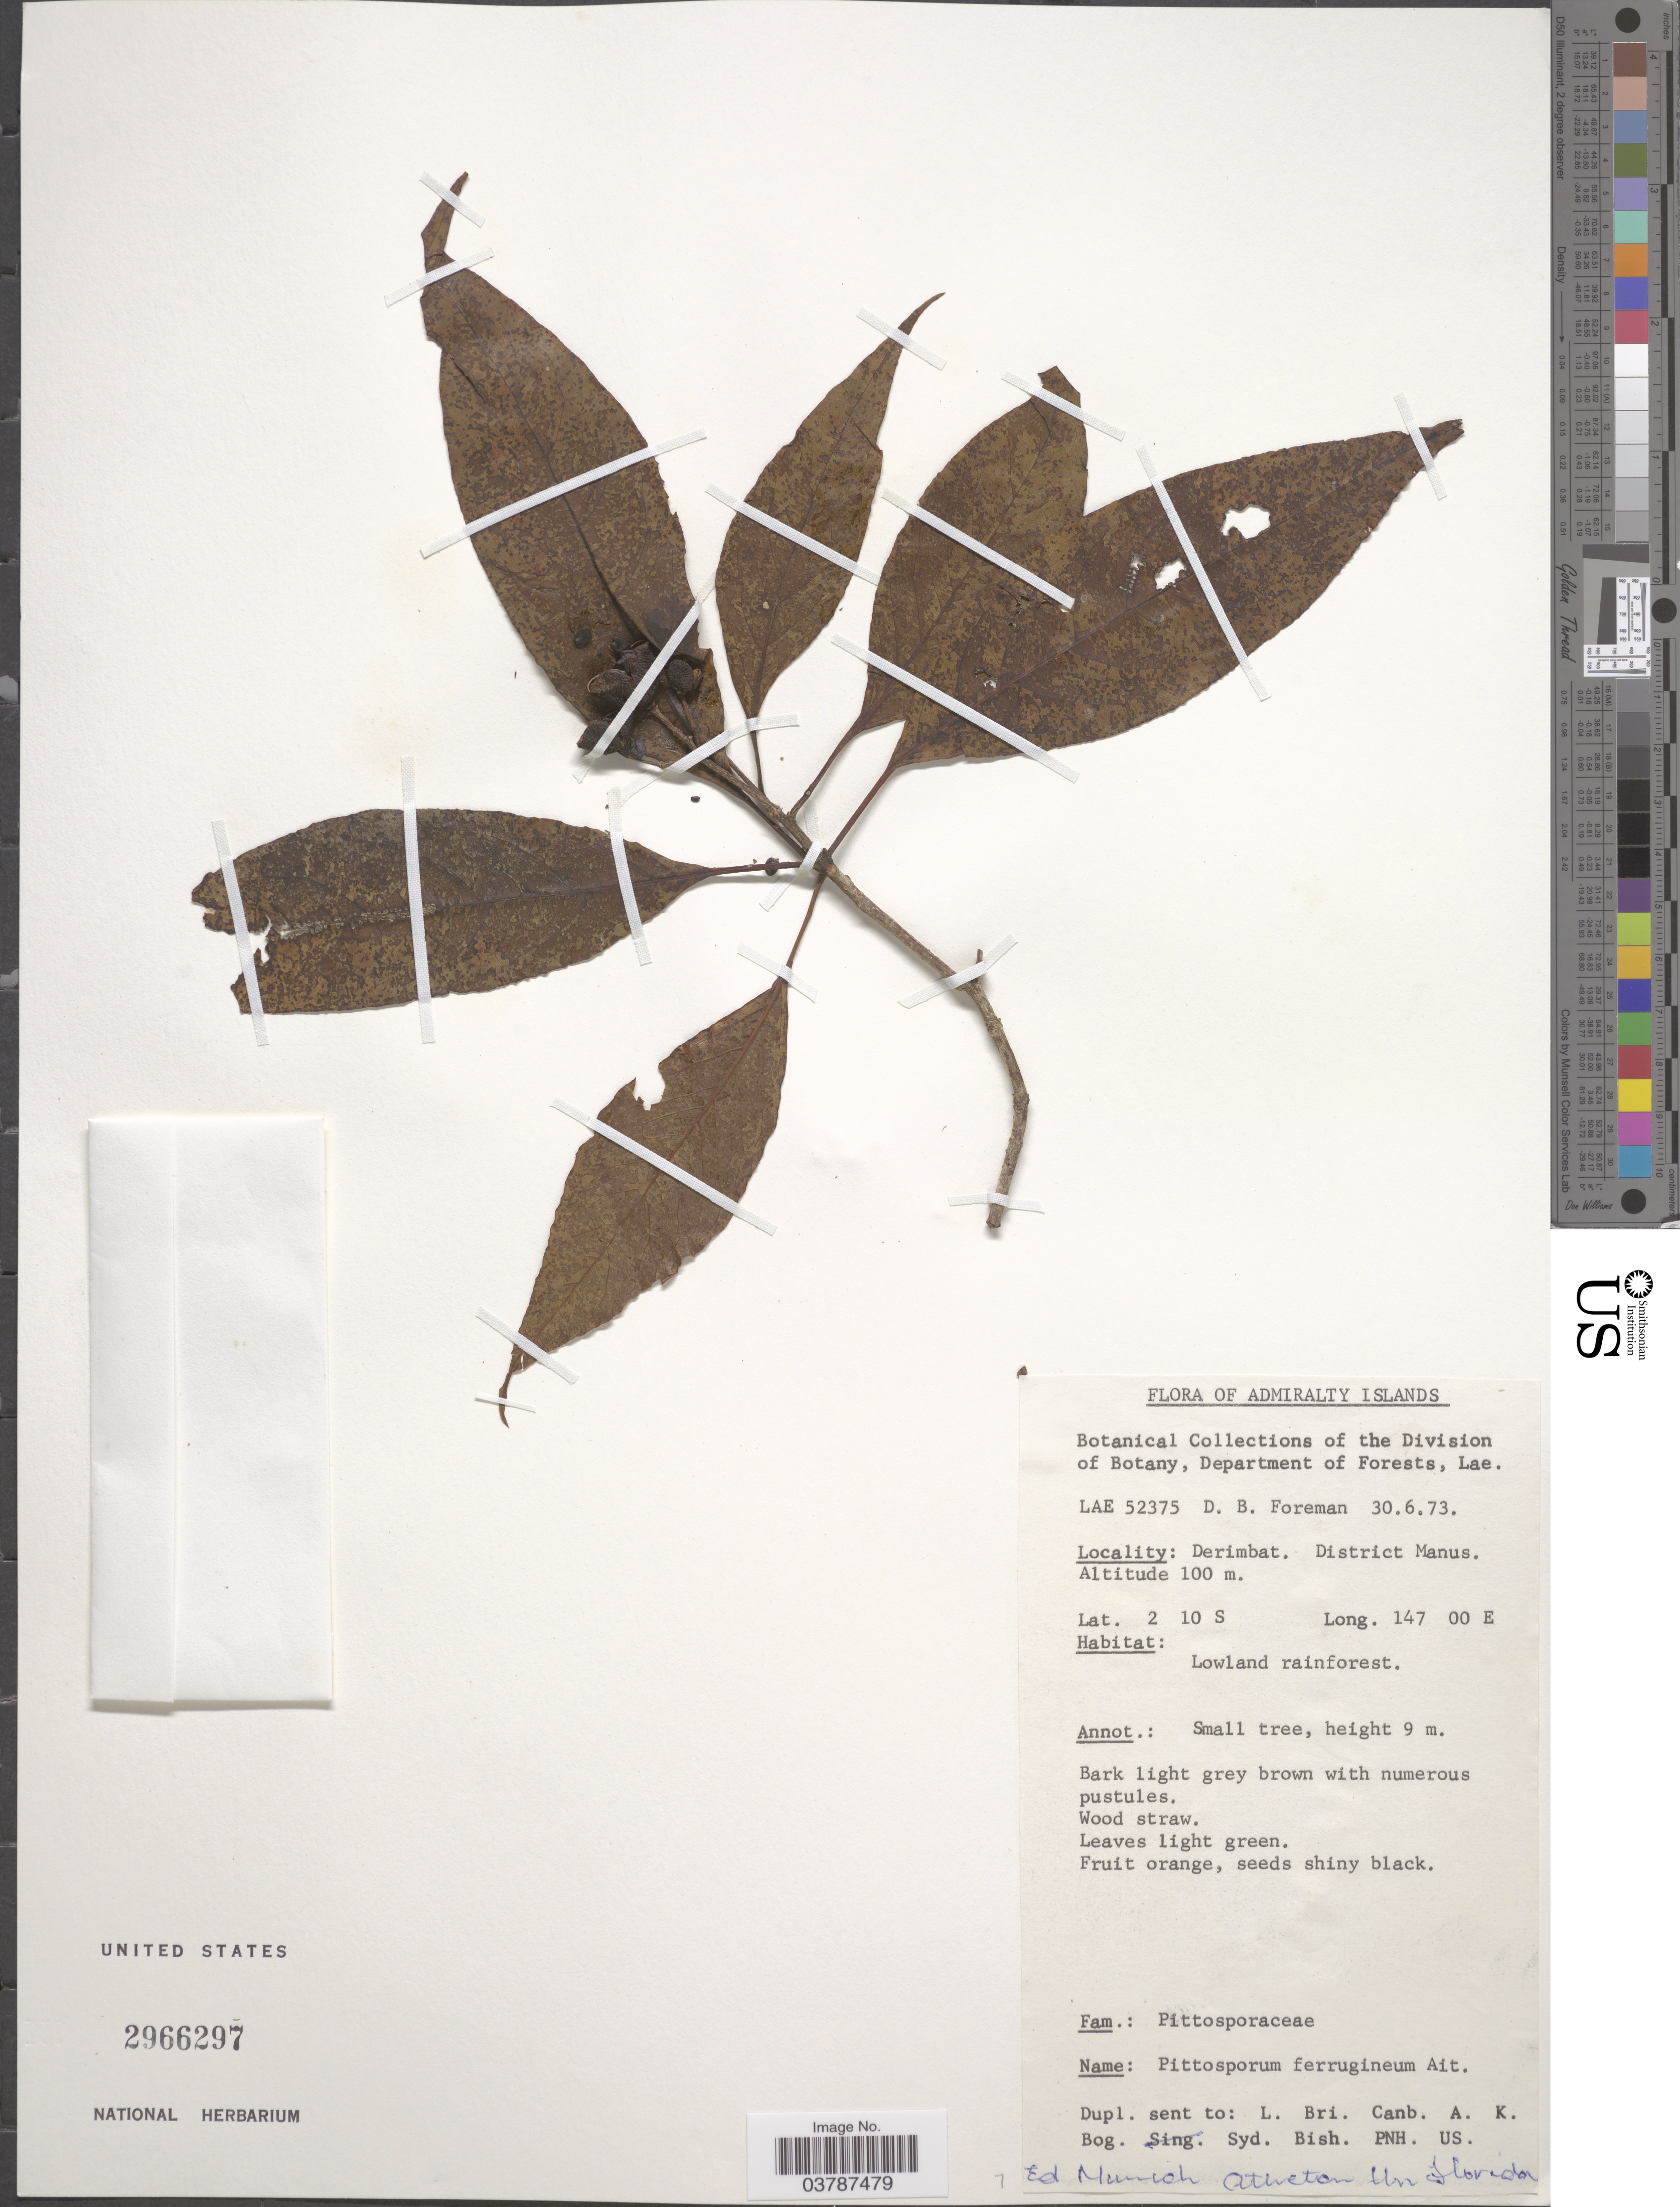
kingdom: Plantae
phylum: Tracheophyta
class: Magnoliopsida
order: Apiales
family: Pittosporaceae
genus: Pittosporum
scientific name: Pittosporum ferrugineum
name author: Dryand. ex Aiton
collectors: D. Foreman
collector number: LAE 52375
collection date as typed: Transcribed d/m/y: 30/6/73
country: Papua New Guinea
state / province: Manus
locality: Admiralty Islands. Derimbat. District Manus.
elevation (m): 100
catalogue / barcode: US 2966297